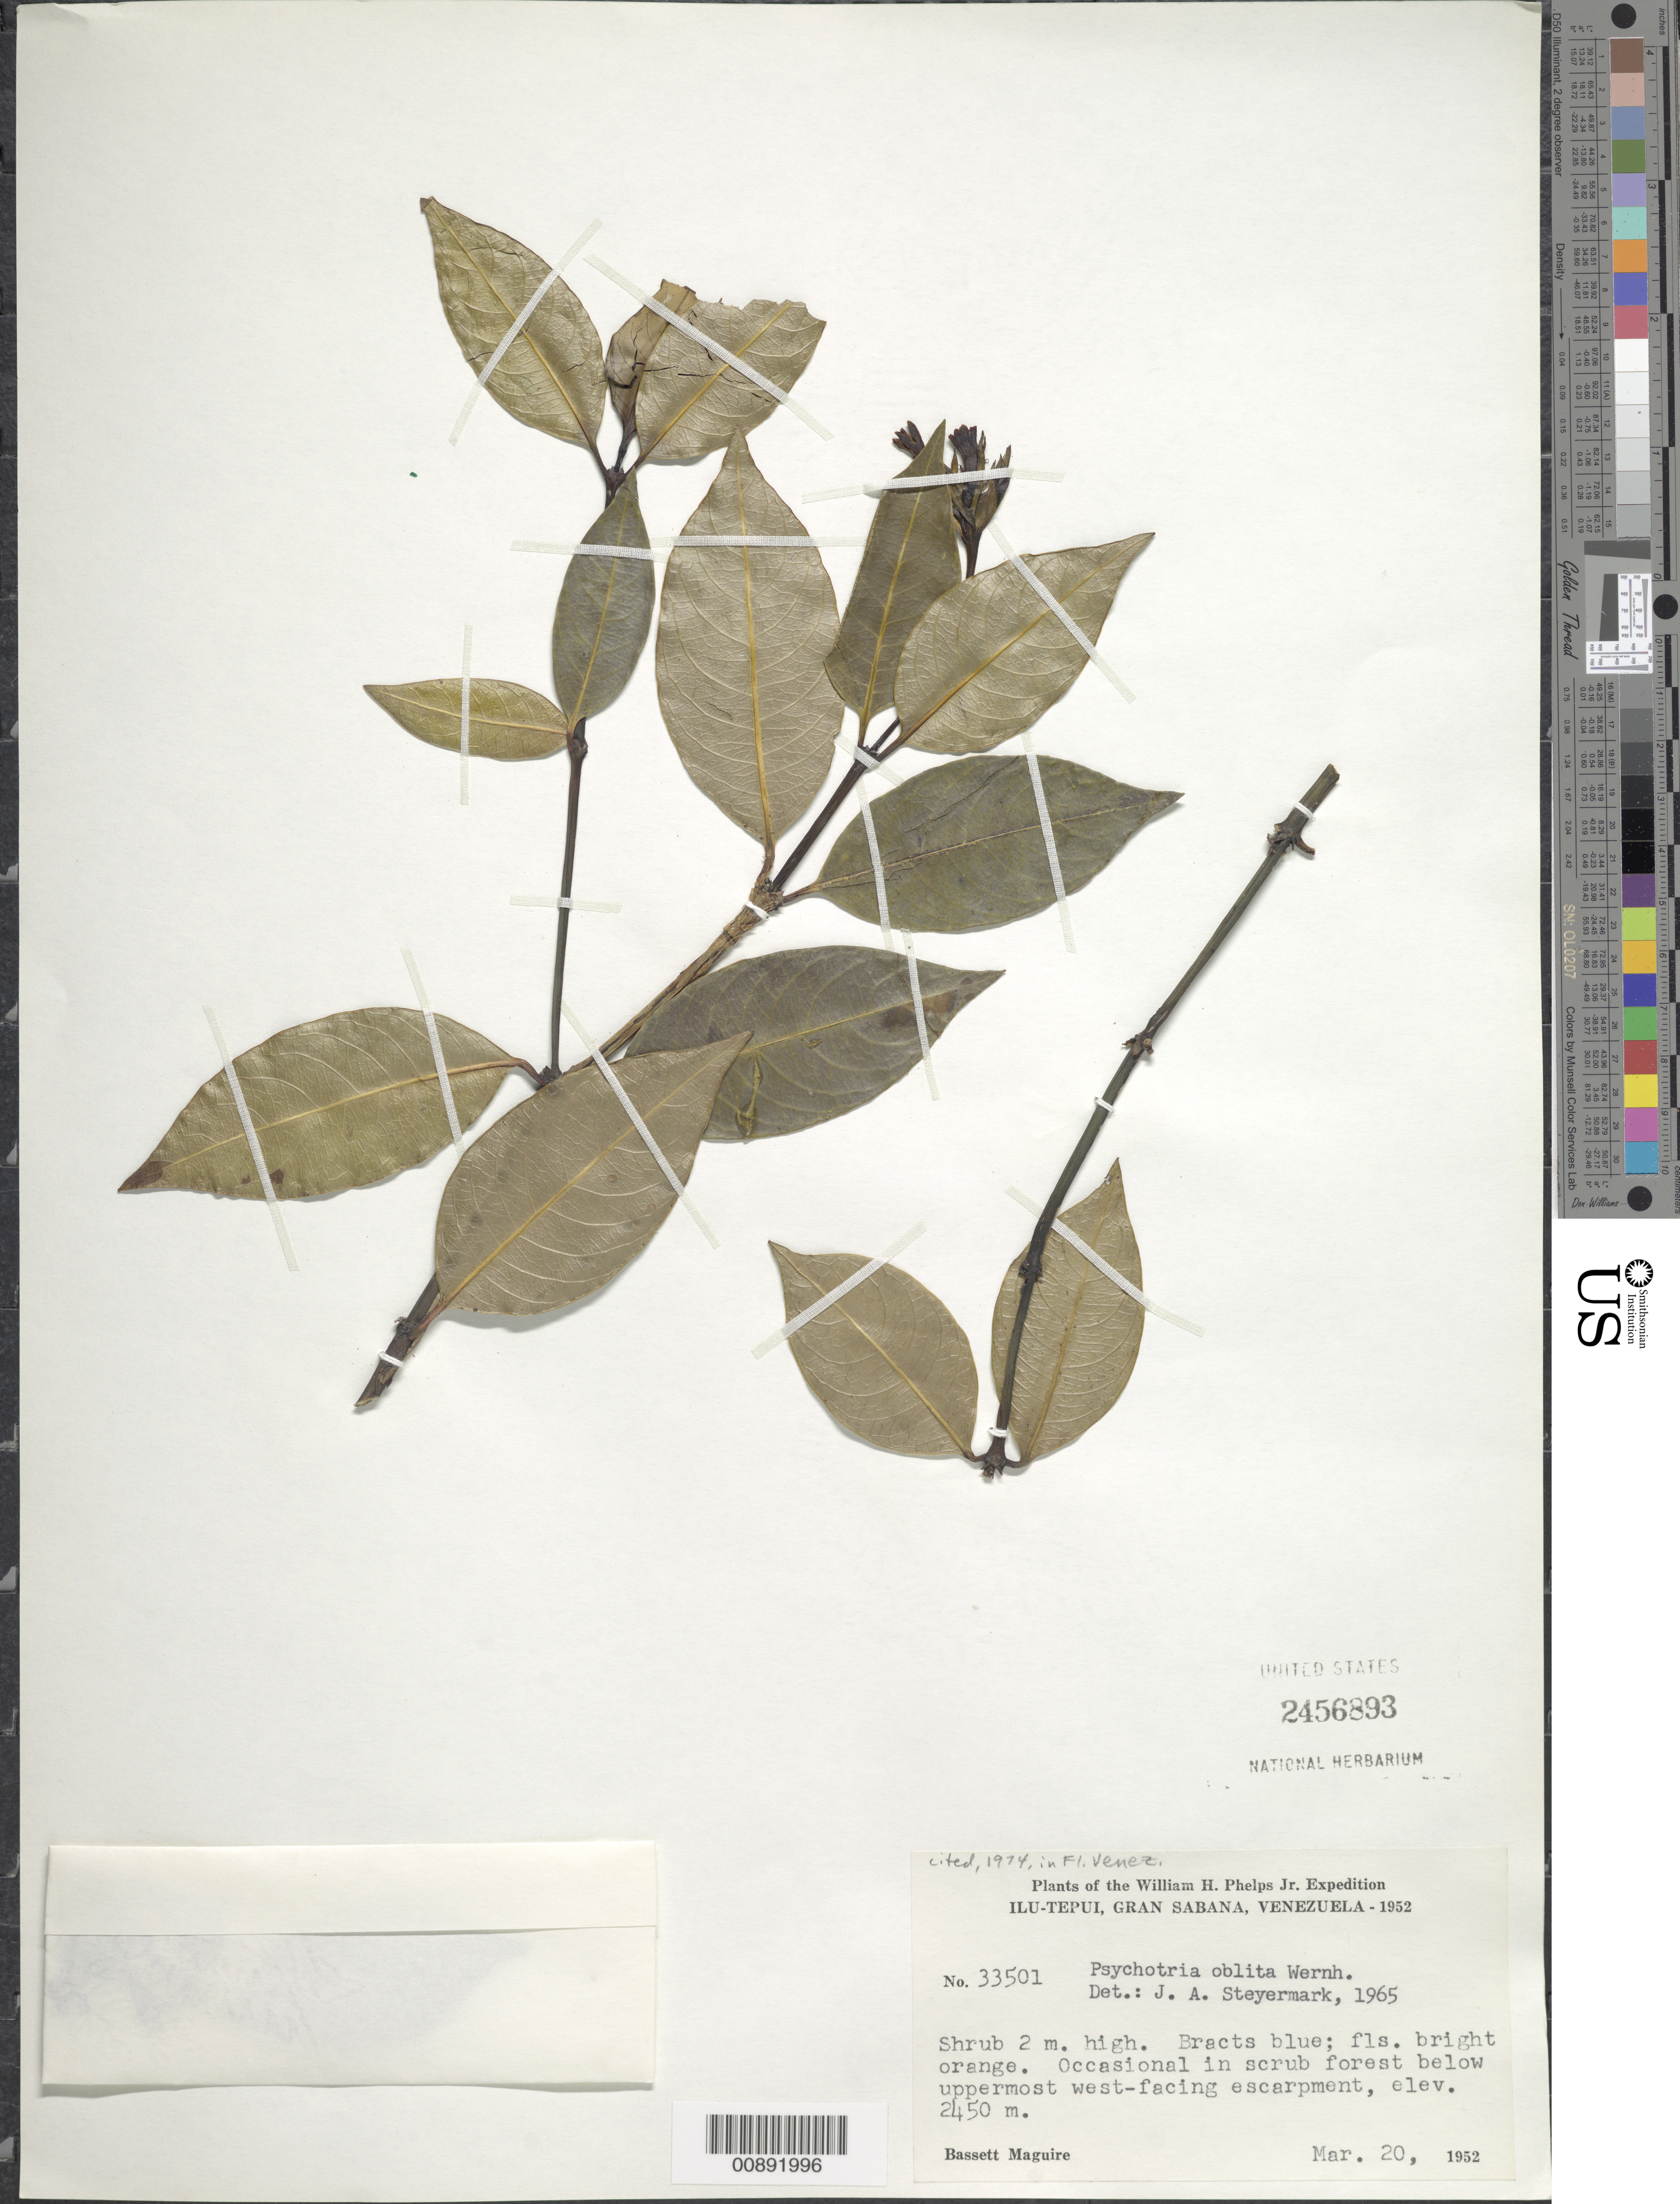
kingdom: Plantae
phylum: Tracheophyta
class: Magnoliopsida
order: Gentianales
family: Rubiaceae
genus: Psychotria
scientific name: Psychotria oblita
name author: Wernham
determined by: Steyermark, Julian A., (VEN)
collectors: B. Maguire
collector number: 33501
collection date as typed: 20-Mar-52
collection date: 1952-03-20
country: Venezuela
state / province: Bolívar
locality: Gran Sabana, Ilu-tepuí, below uppermost west-facing escarpment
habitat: Scrub forest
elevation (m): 2450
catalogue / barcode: US 2456893